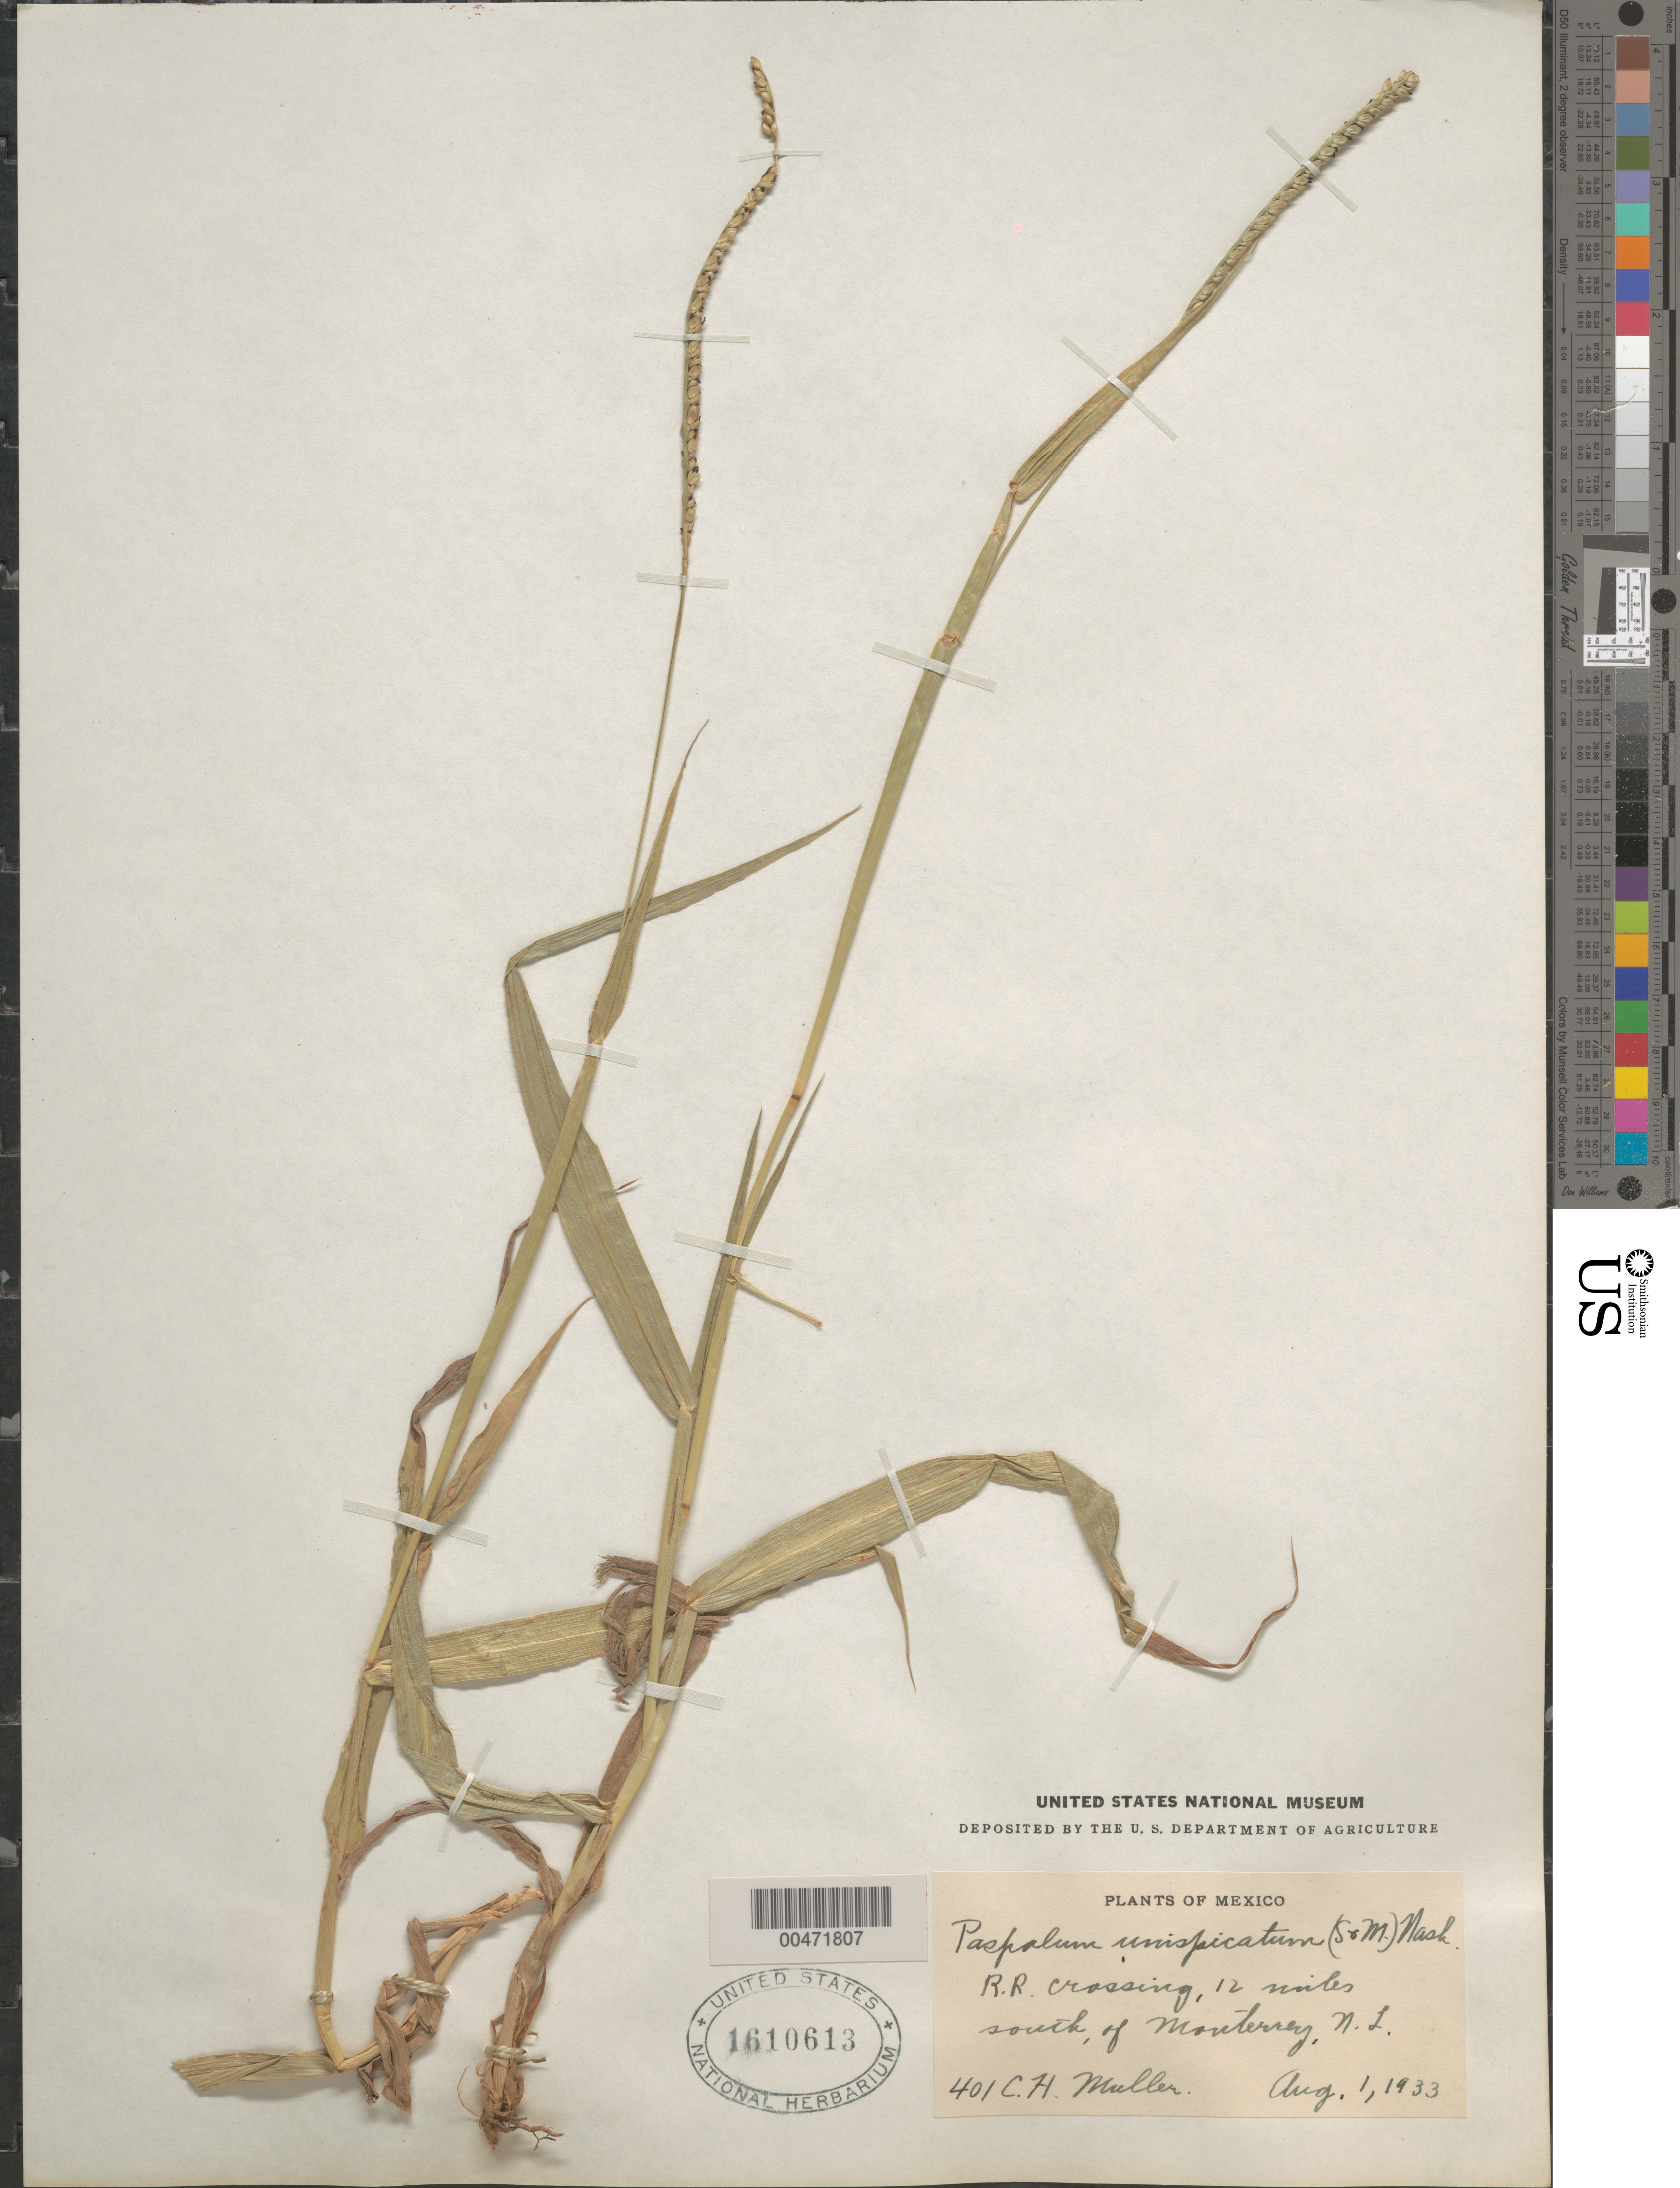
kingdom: Plantae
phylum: Tracheophyta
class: Liliopsida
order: Poales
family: Poaceae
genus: Paspalum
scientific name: Paspalum unispicatum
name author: (Scribn. & Merr.) Nash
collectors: C. H. Müller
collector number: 401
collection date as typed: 1 Aug 1933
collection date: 1933-08-01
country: Mexico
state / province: Nuevo León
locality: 12 mi S of Monterrey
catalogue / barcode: US 1610613